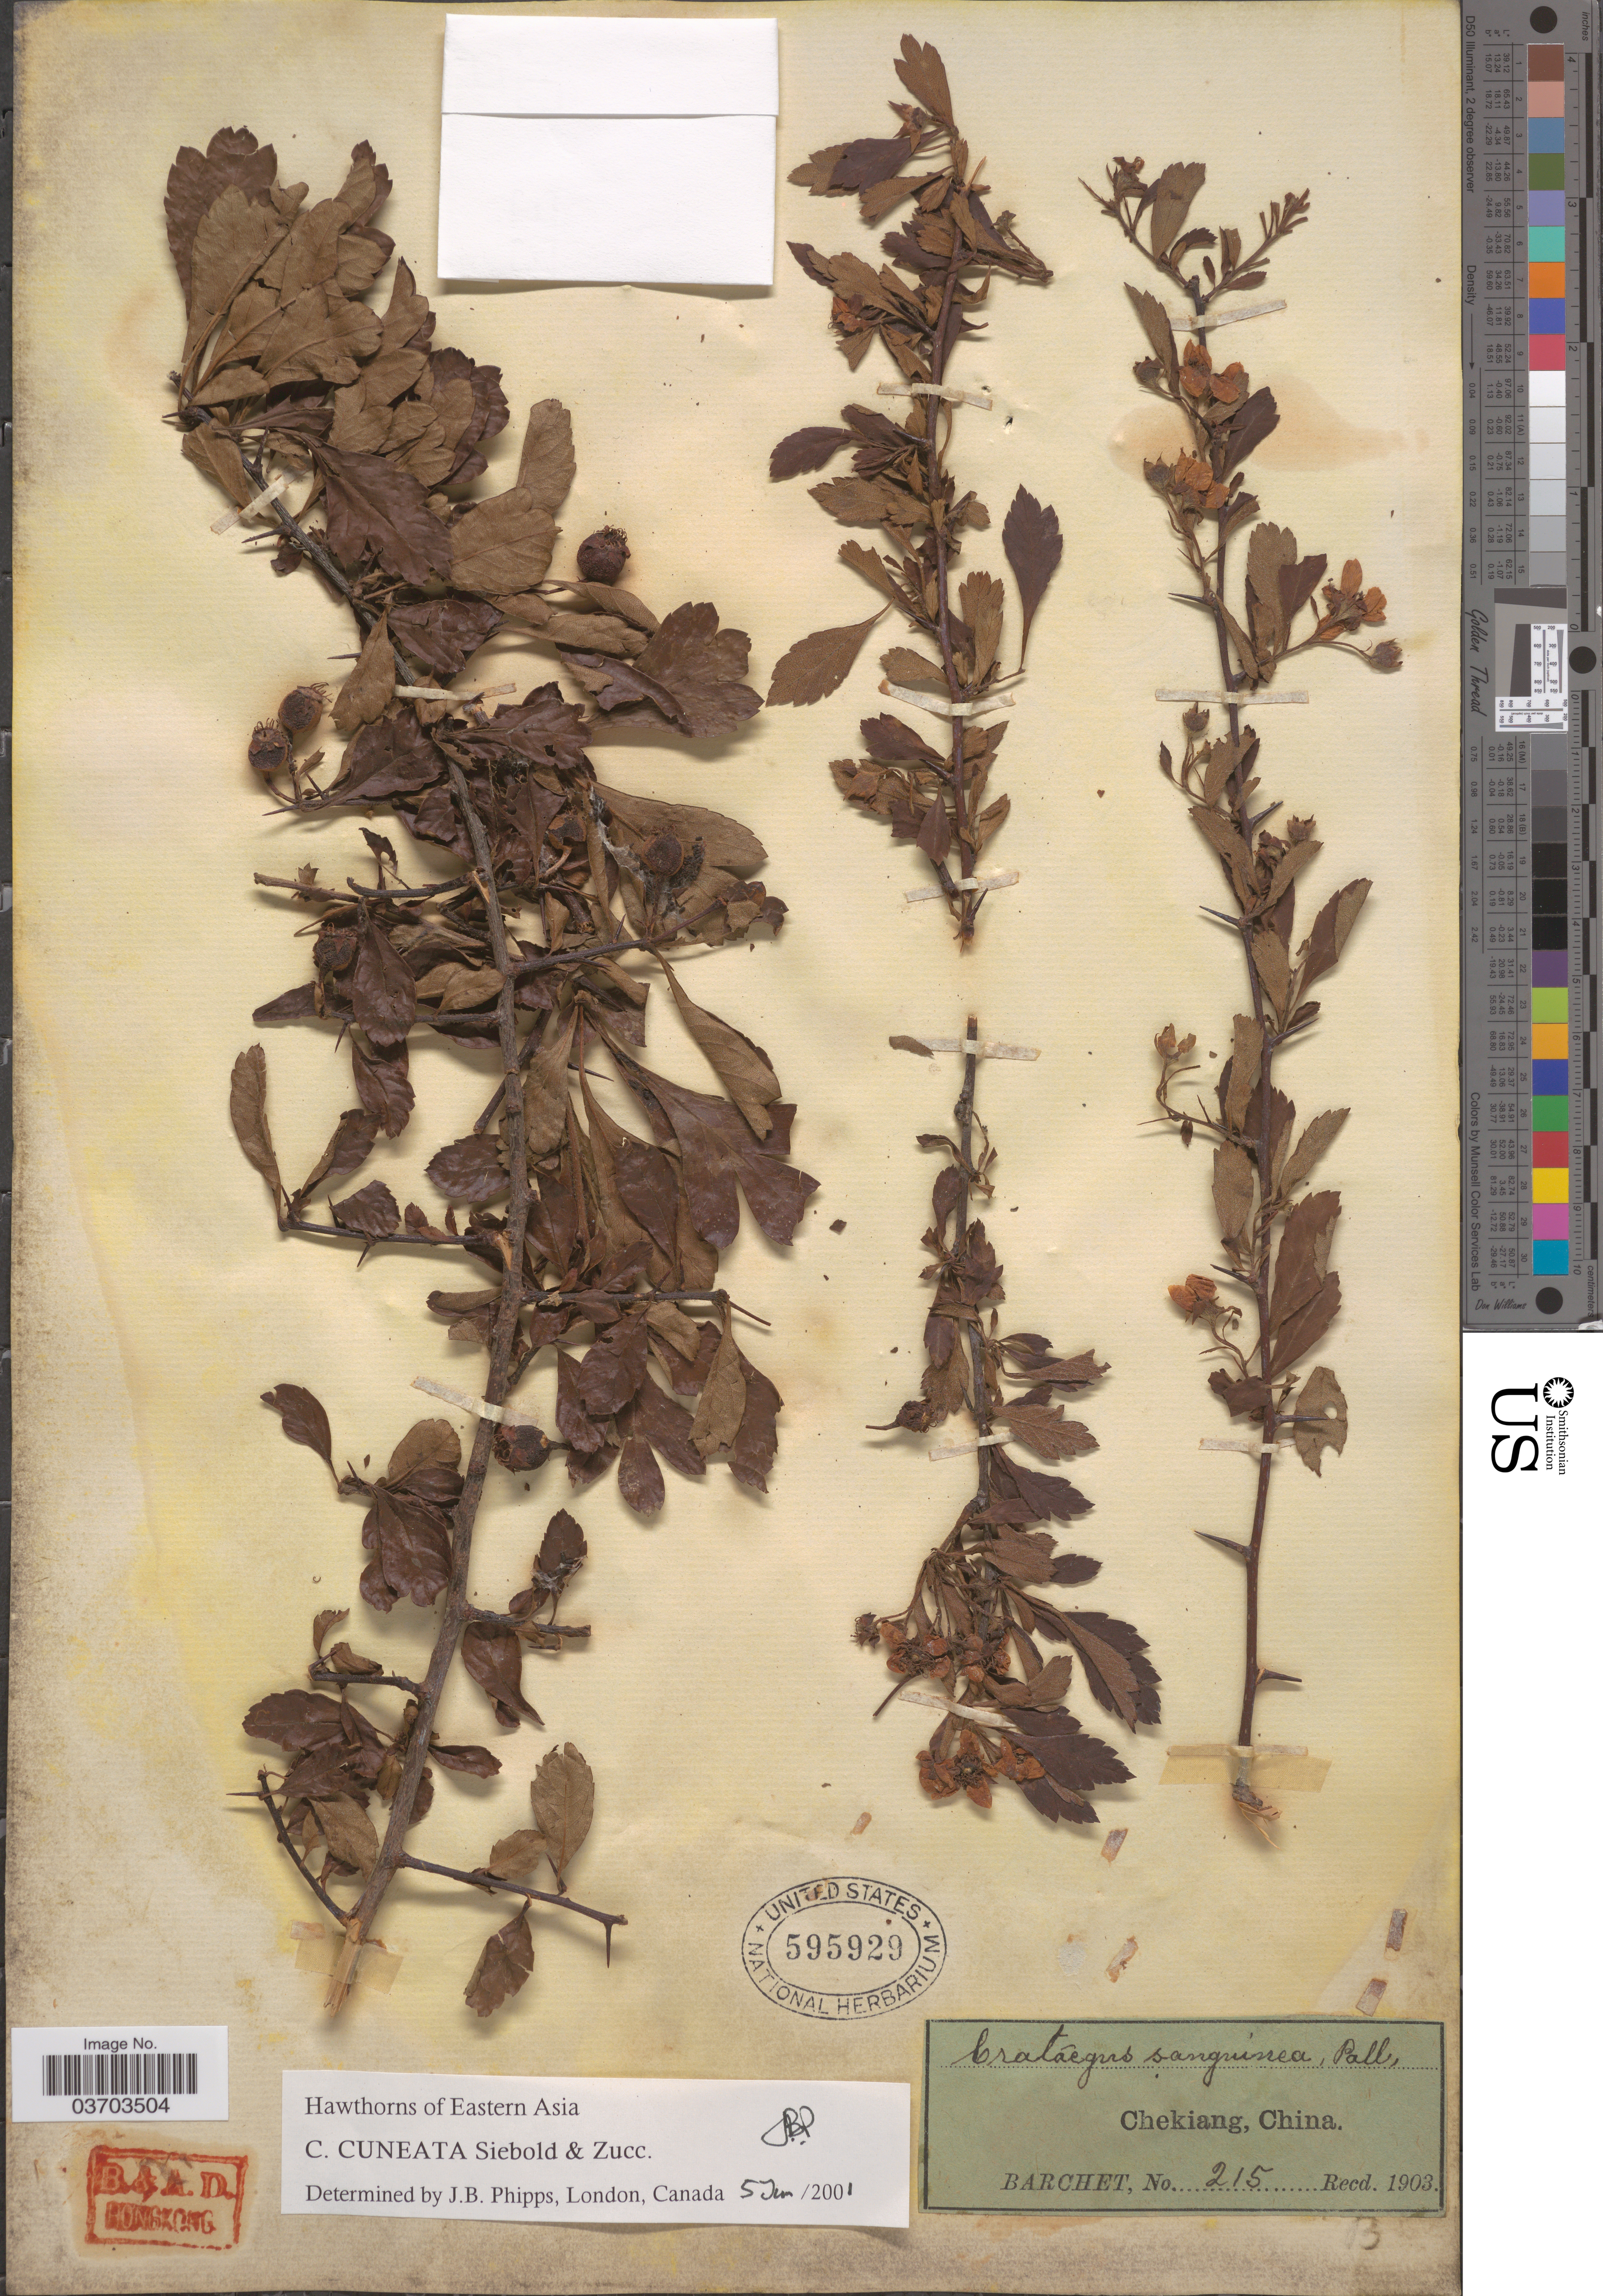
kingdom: Plantae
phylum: Tracheophyta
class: Magnoliopsida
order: Rosales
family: Rosaceae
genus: Crataegus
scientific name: Crataegus cuneata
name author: Siebold & Zucc.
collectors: Barchet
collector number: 215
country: China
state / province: Zhejiang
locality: Chekiang.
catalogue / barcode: US 595929